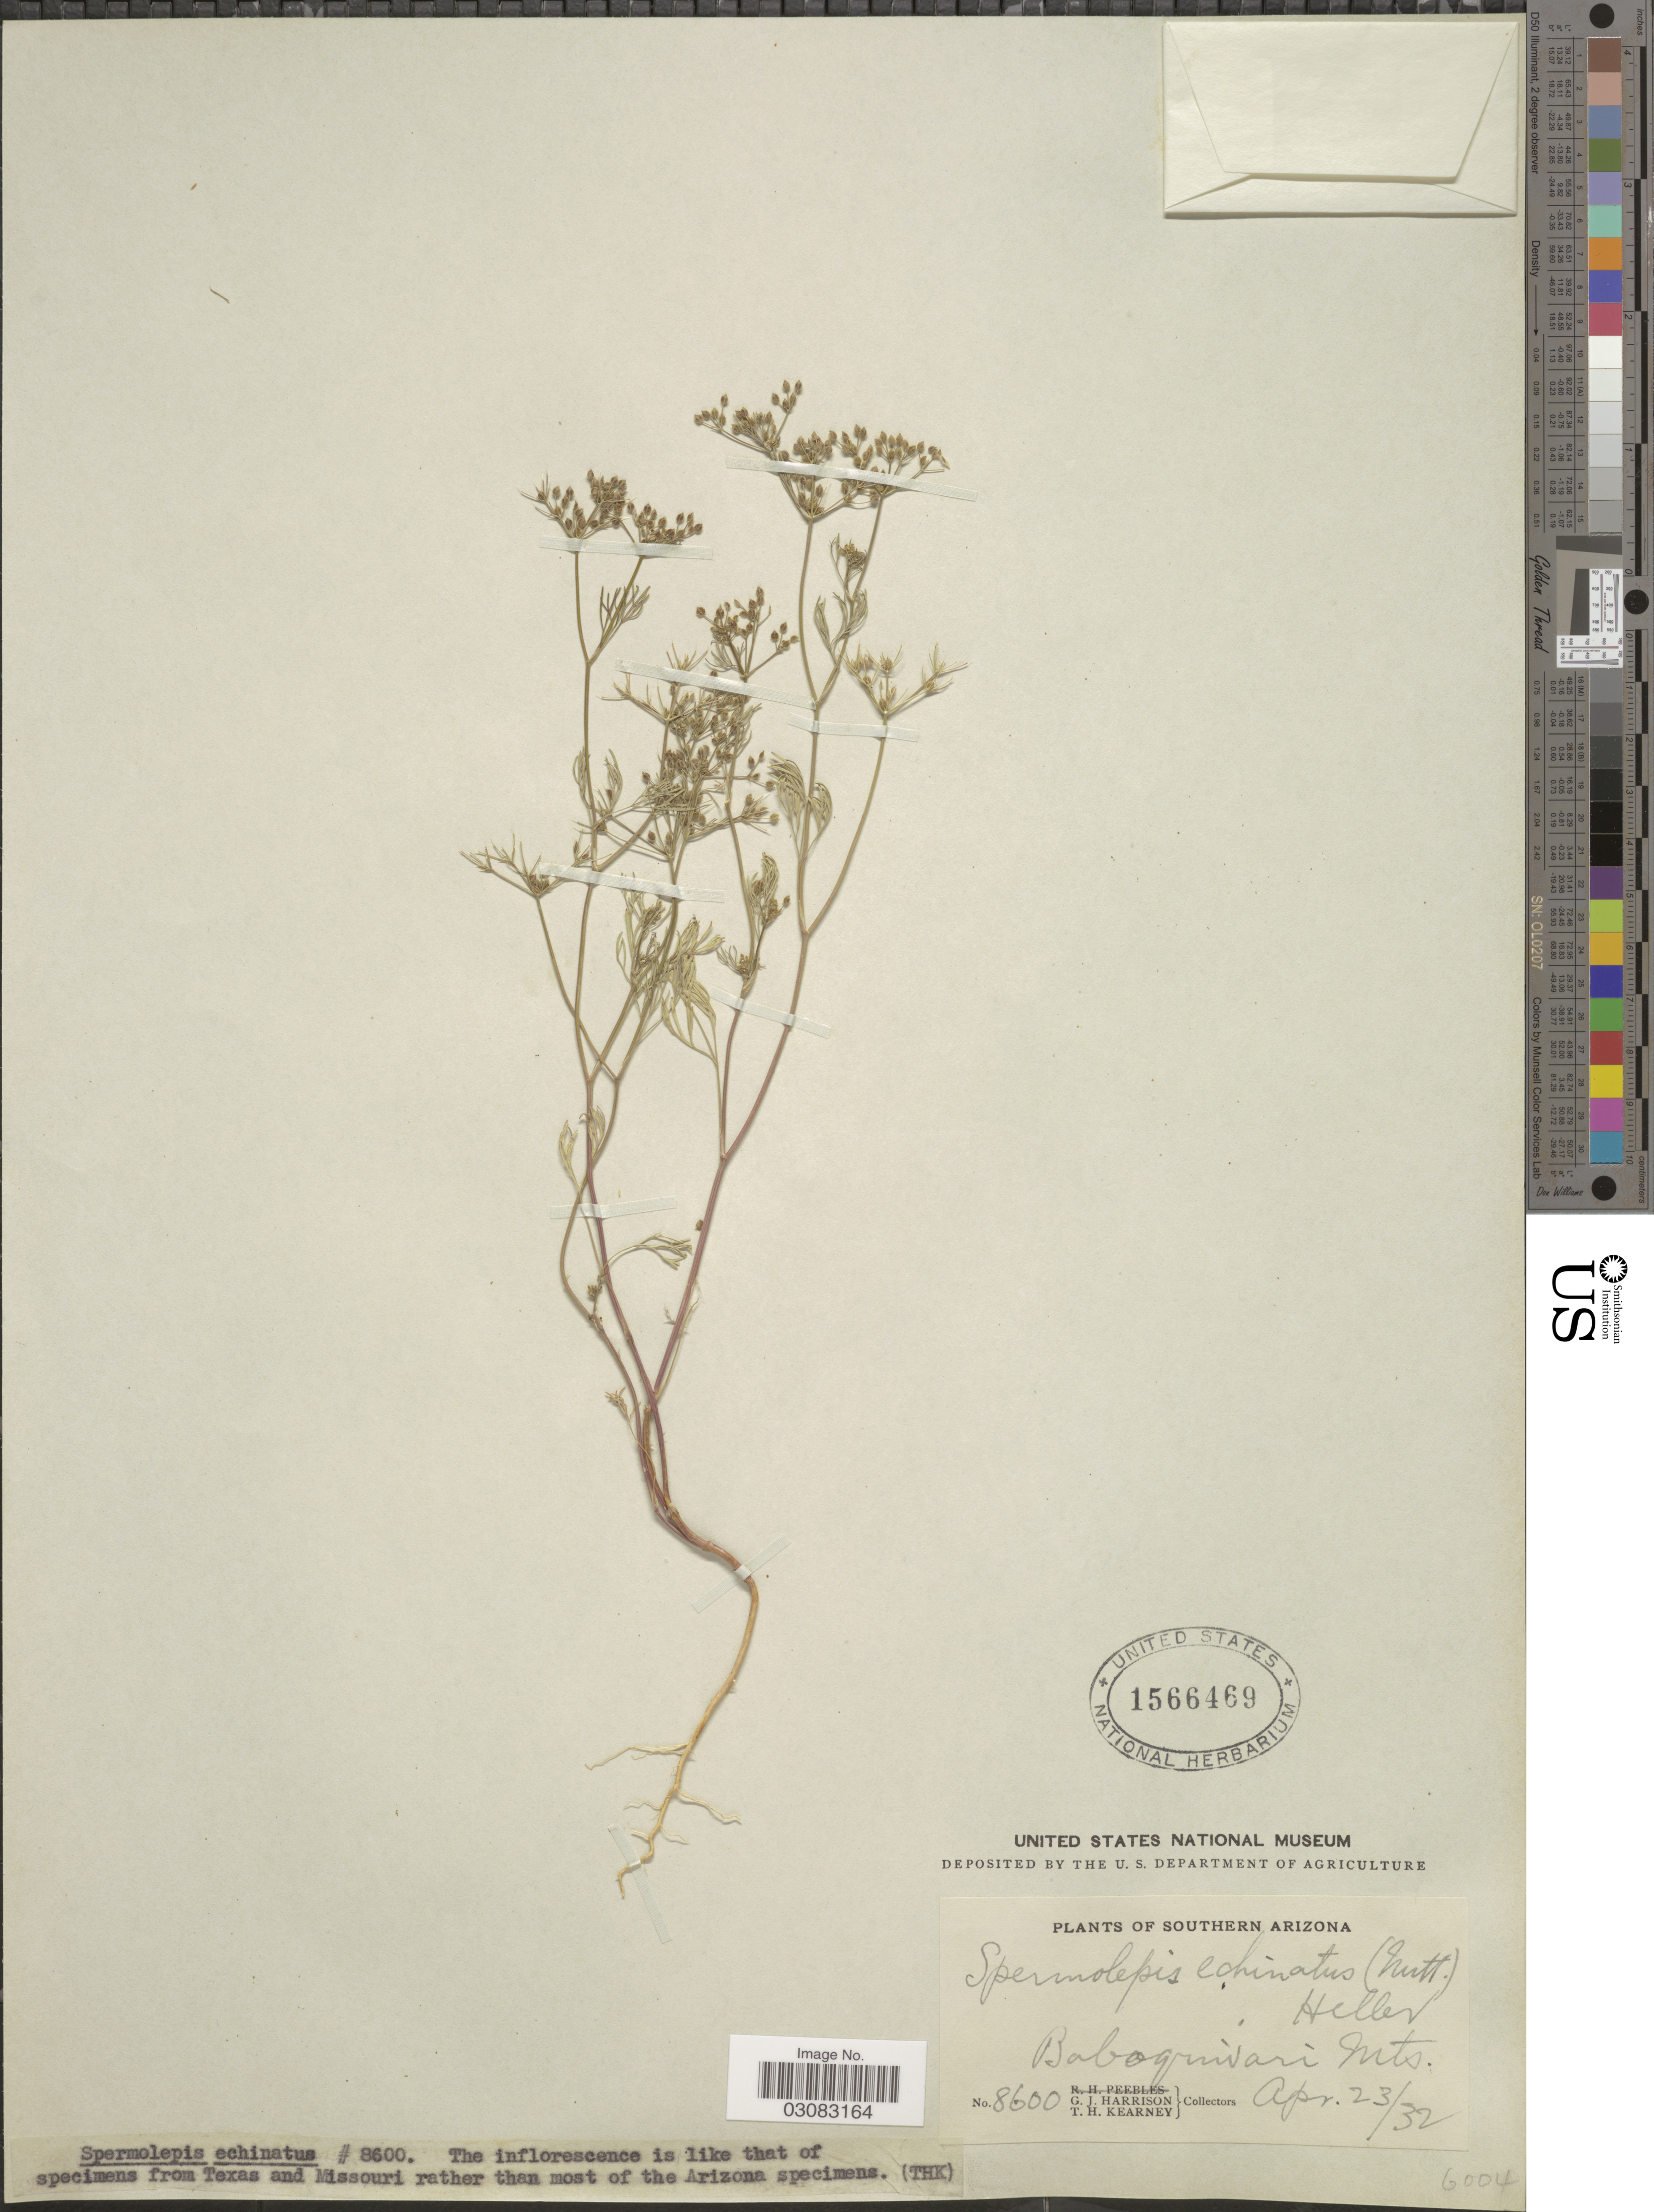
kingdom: Plantae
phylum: Tracheophyta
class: Magnoliopsida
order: Apiales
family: Apiaceae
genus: Spermolepis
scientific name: Spermolepis echinata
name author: (Nutt. ex DC.) A. Heller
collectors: G. J. Harrison & T. H. Kearney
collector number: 8600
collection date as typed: Transcribed d/m/y: 23/4/32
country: United States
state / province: Arizona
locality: Southern Arizona. Baboguivari Mts.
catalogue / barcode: US 1566469